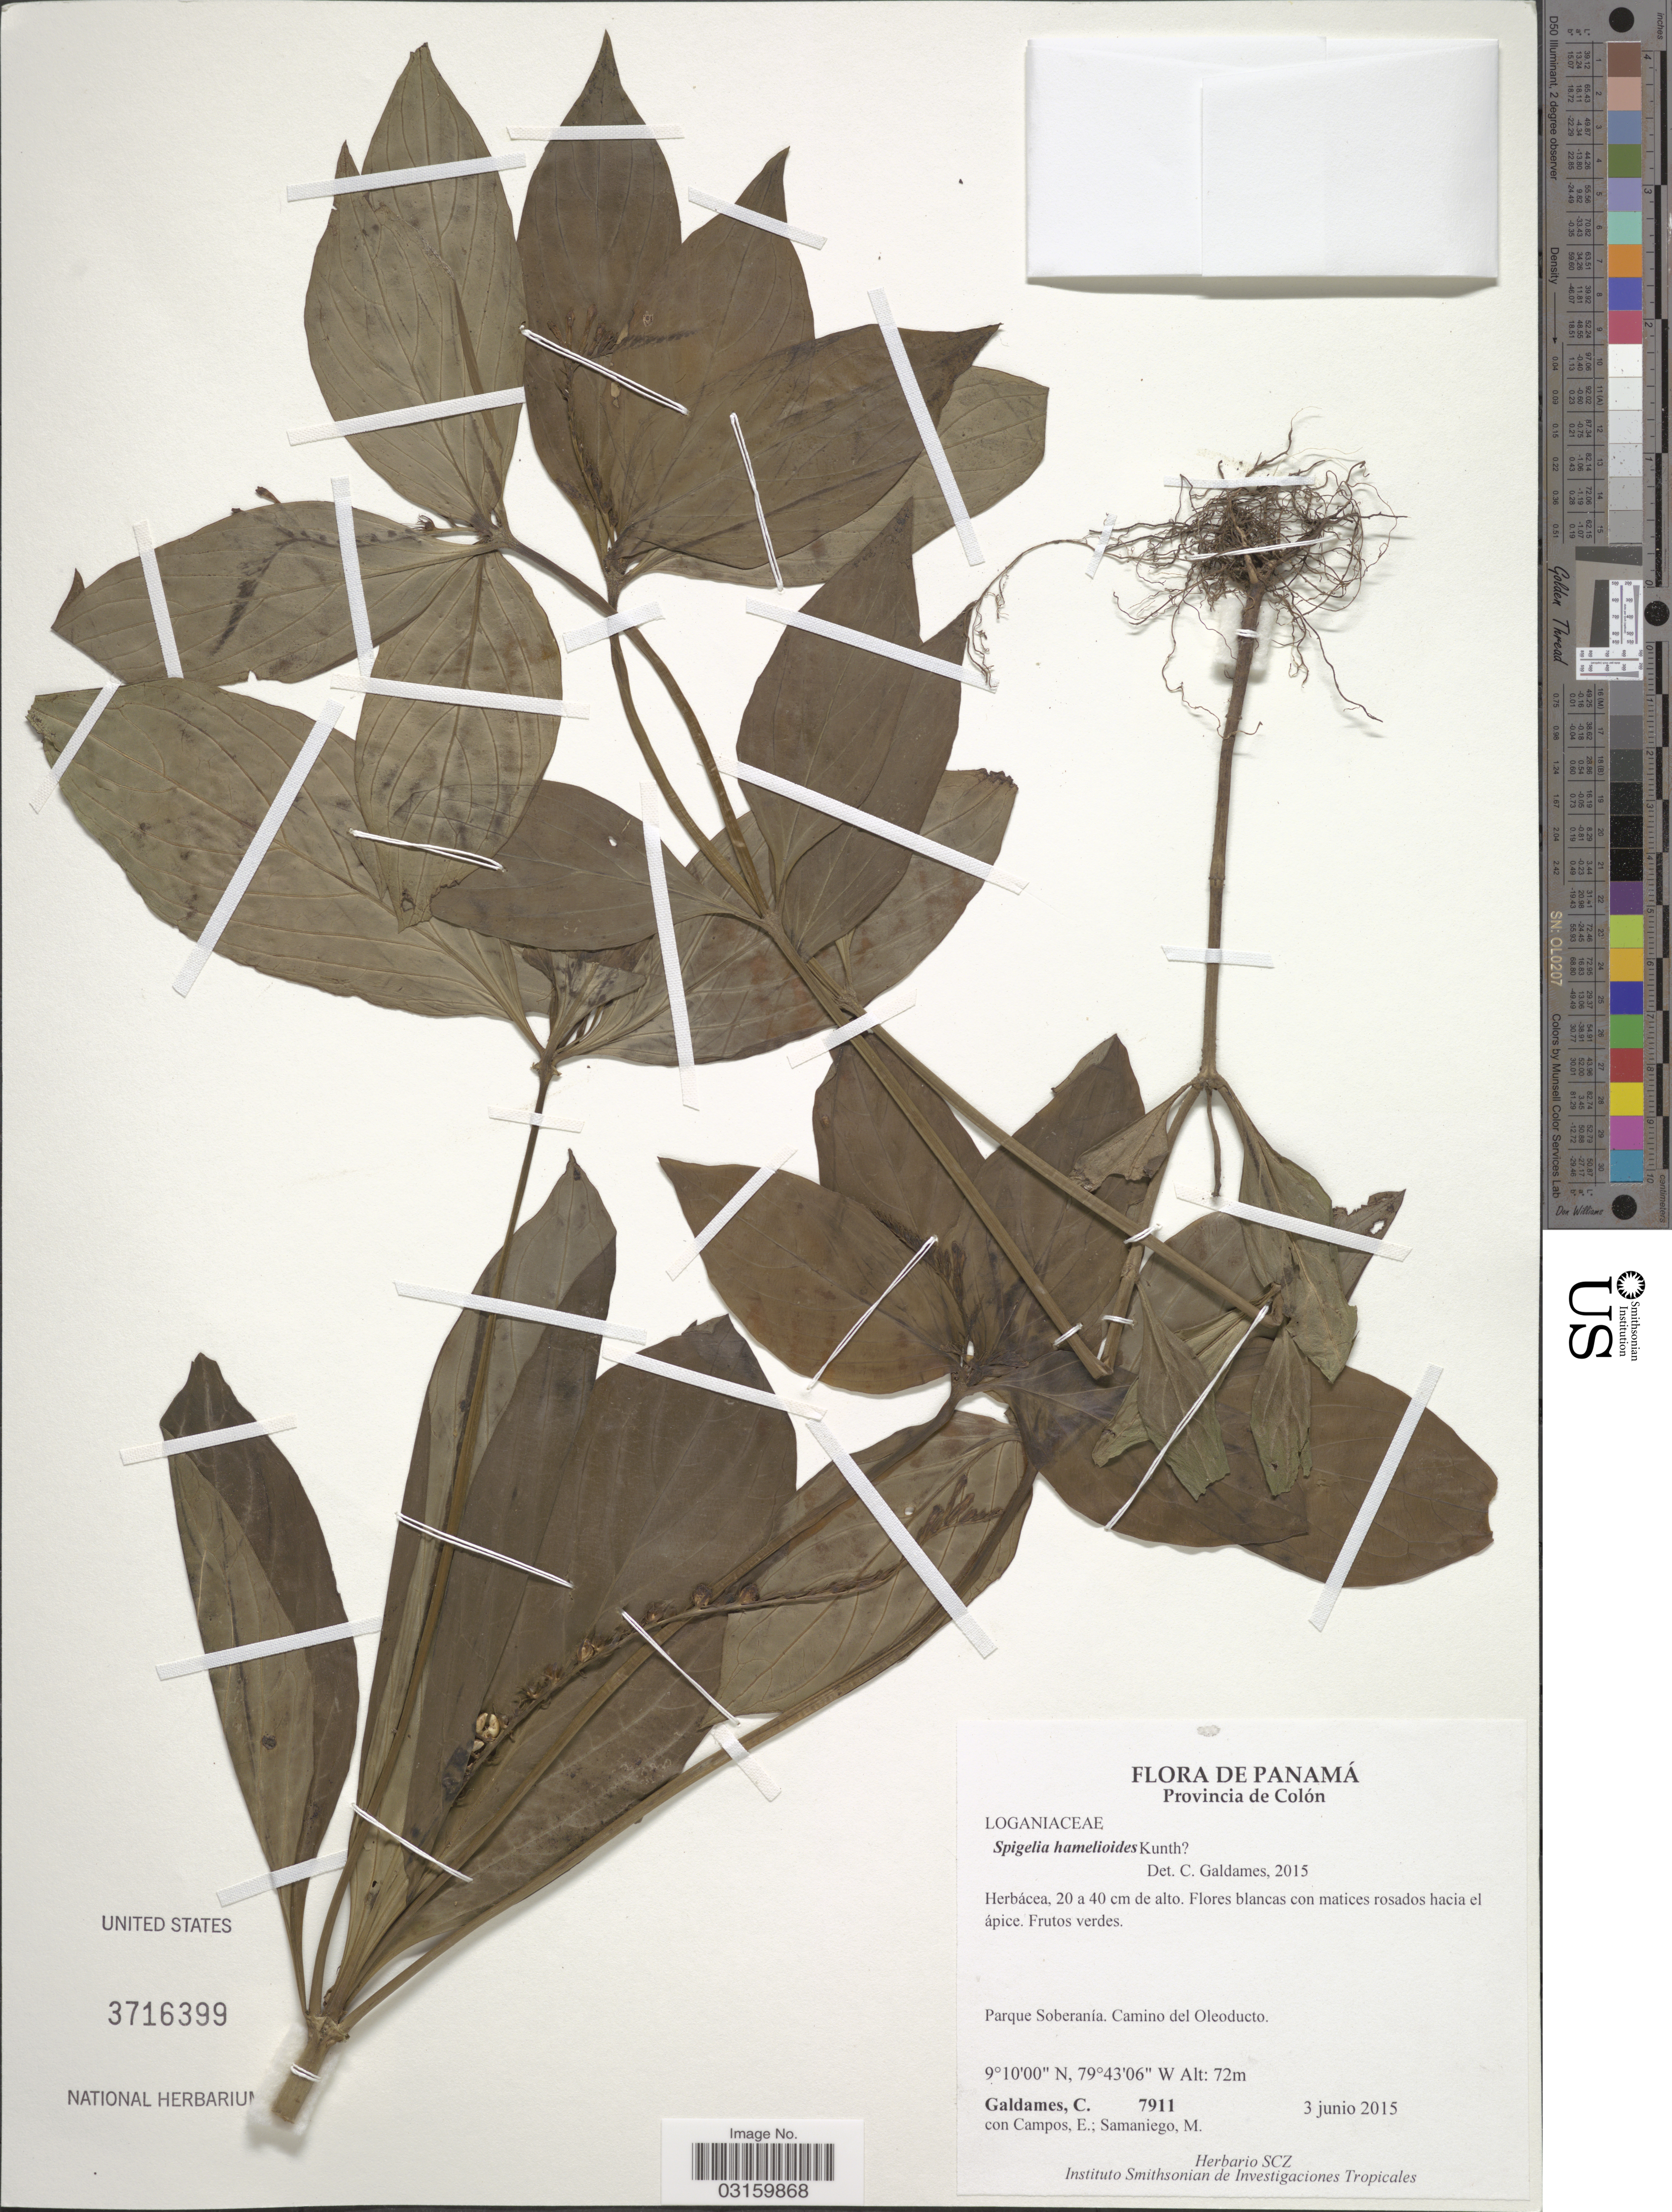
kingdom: Plantae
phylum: Tracheophyta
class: Magnoliopsida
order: Gentianales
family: Loganiaceae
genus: Spigelia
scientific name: Spigelia hamelioides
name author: Kunth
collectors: C. Galdames, E. Campos & M. Samaniego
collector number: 7911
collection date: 2015-06-03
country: Panama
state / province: Colón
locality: Parque Soberanía. Camino del Oleoducto.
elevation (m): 72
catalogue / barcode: US 3716399